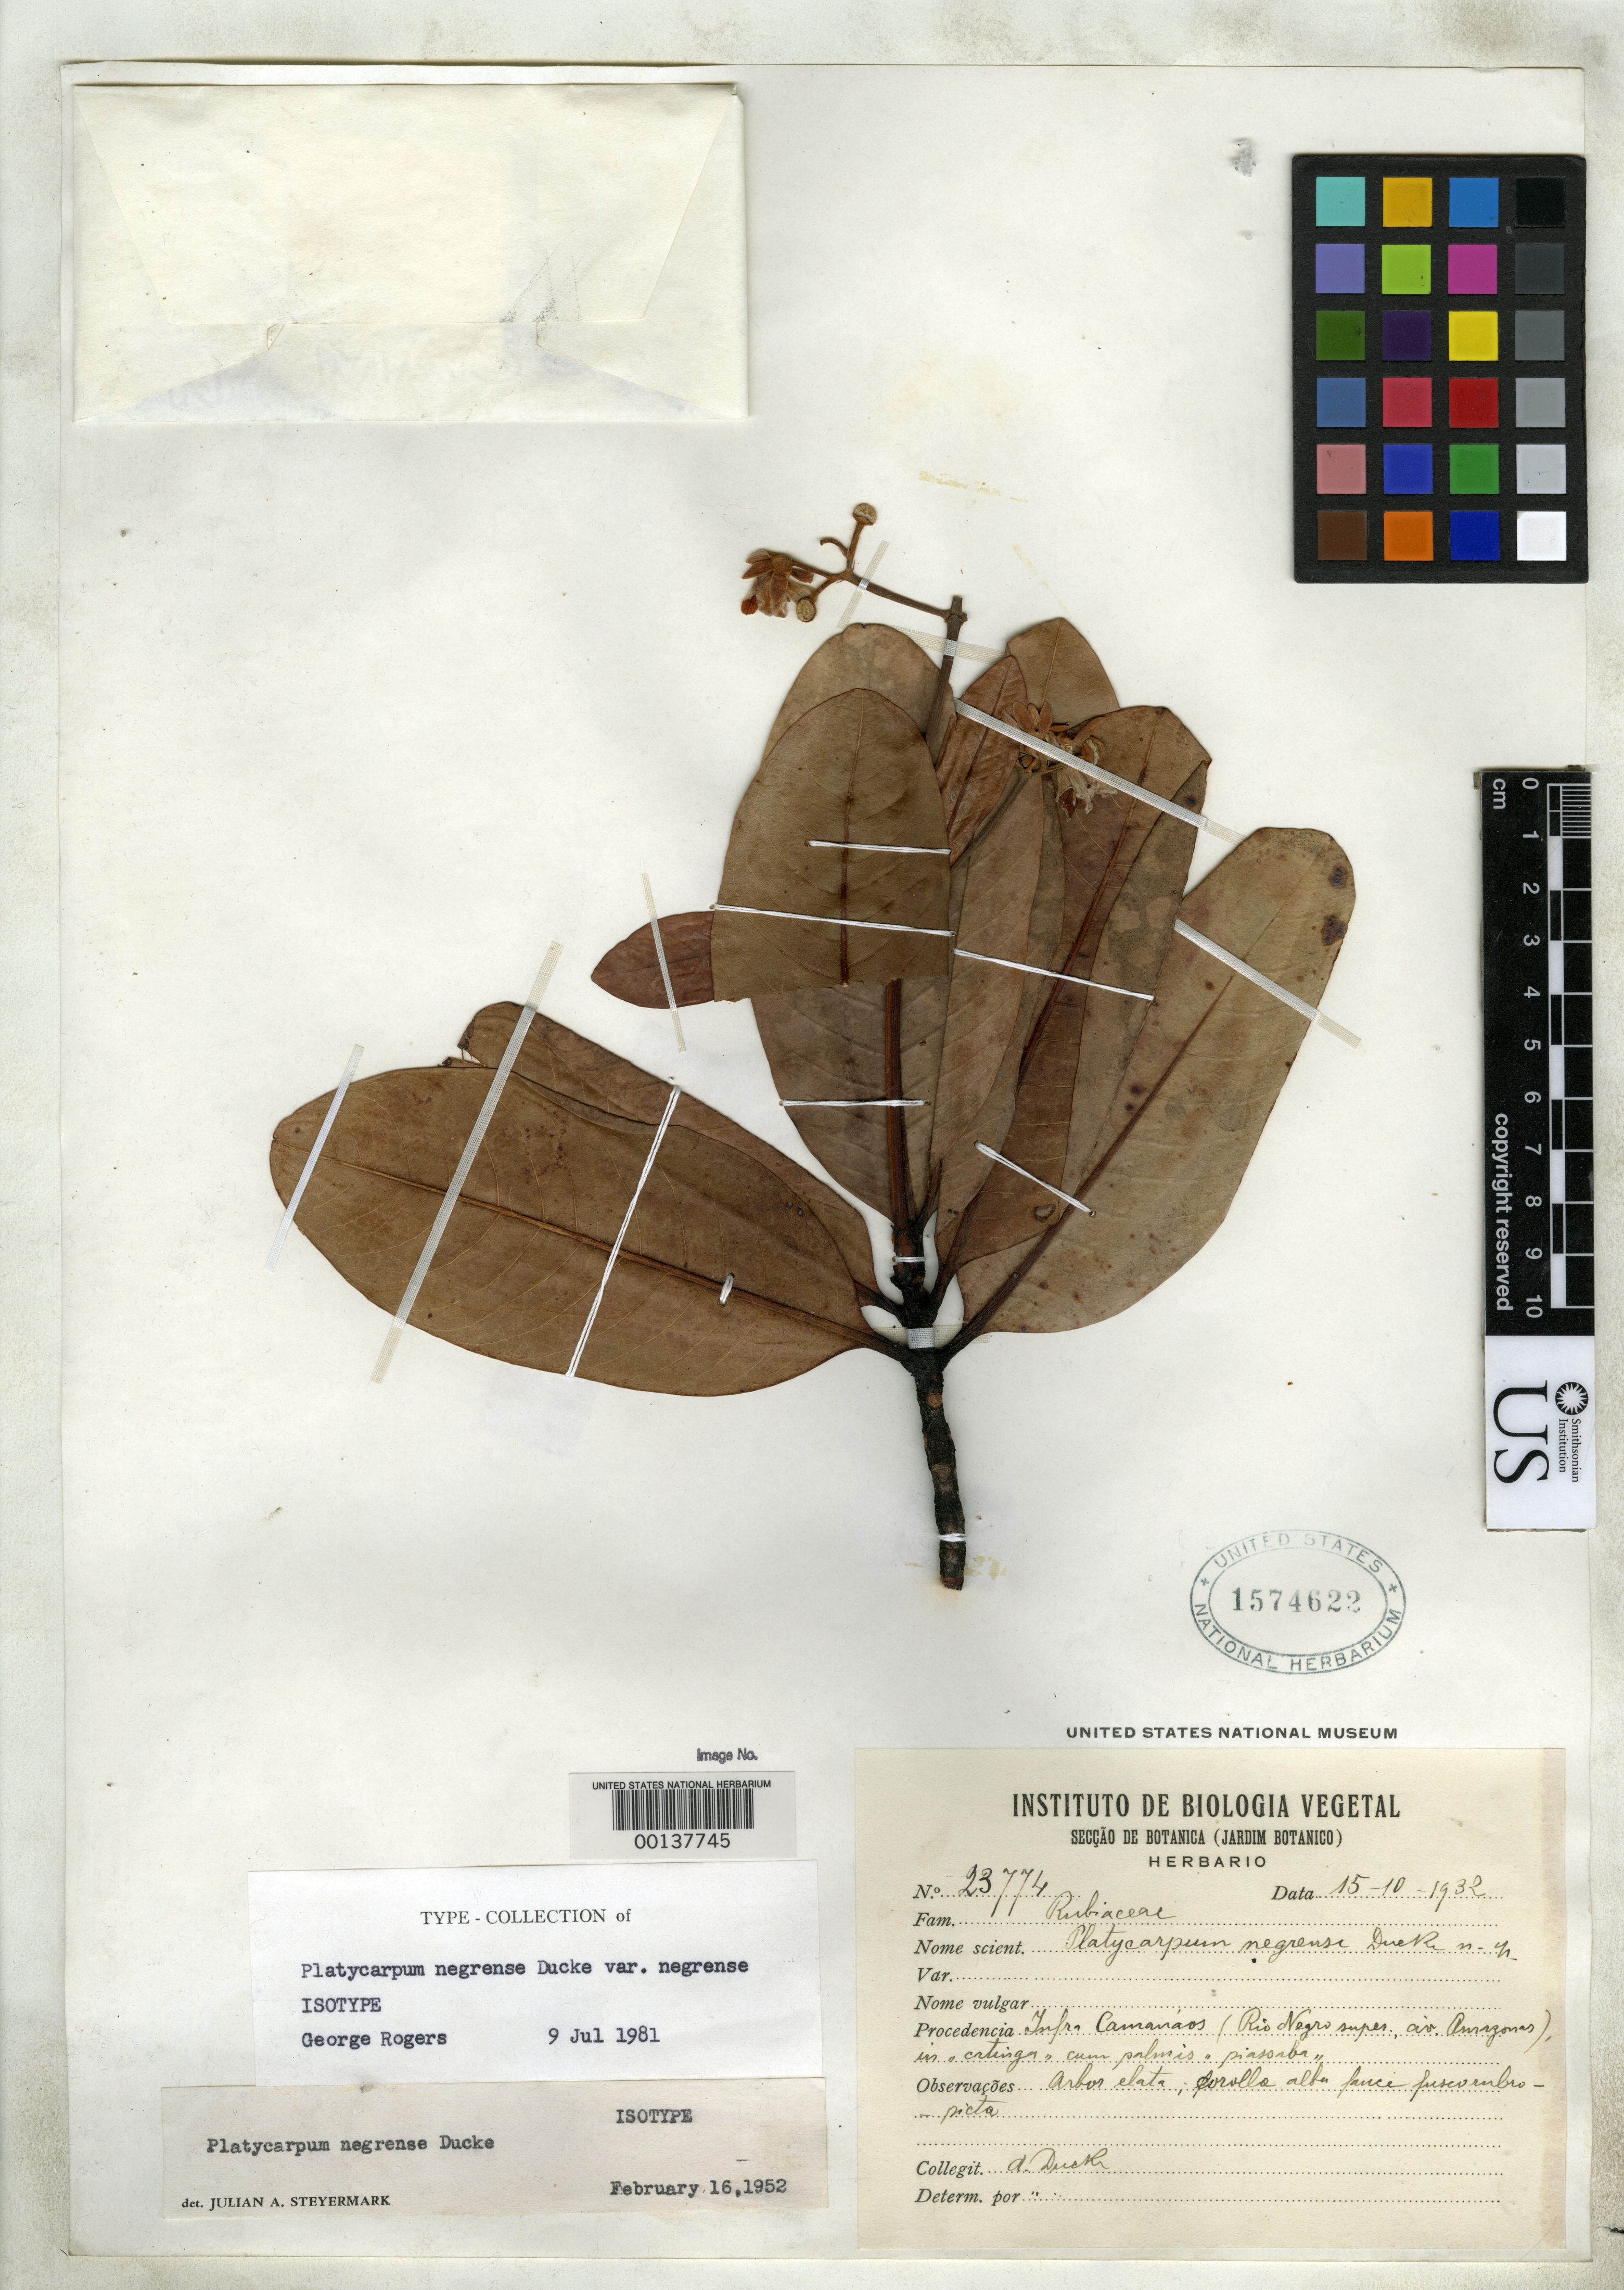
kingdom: Plantae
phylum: Tracheophyta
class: Magnoliopsida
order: Gentianales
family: Rubiaceae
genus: Platycarpum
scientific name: Platycarpum negrense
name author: Ducke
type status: Isotype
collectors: A. Ducke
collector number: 23774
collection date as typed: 15 Oct 1932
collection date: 1932-10-15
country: Brazil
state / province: Amazonas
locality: Rio Negro, Camanaos.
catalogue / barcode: US 1574622